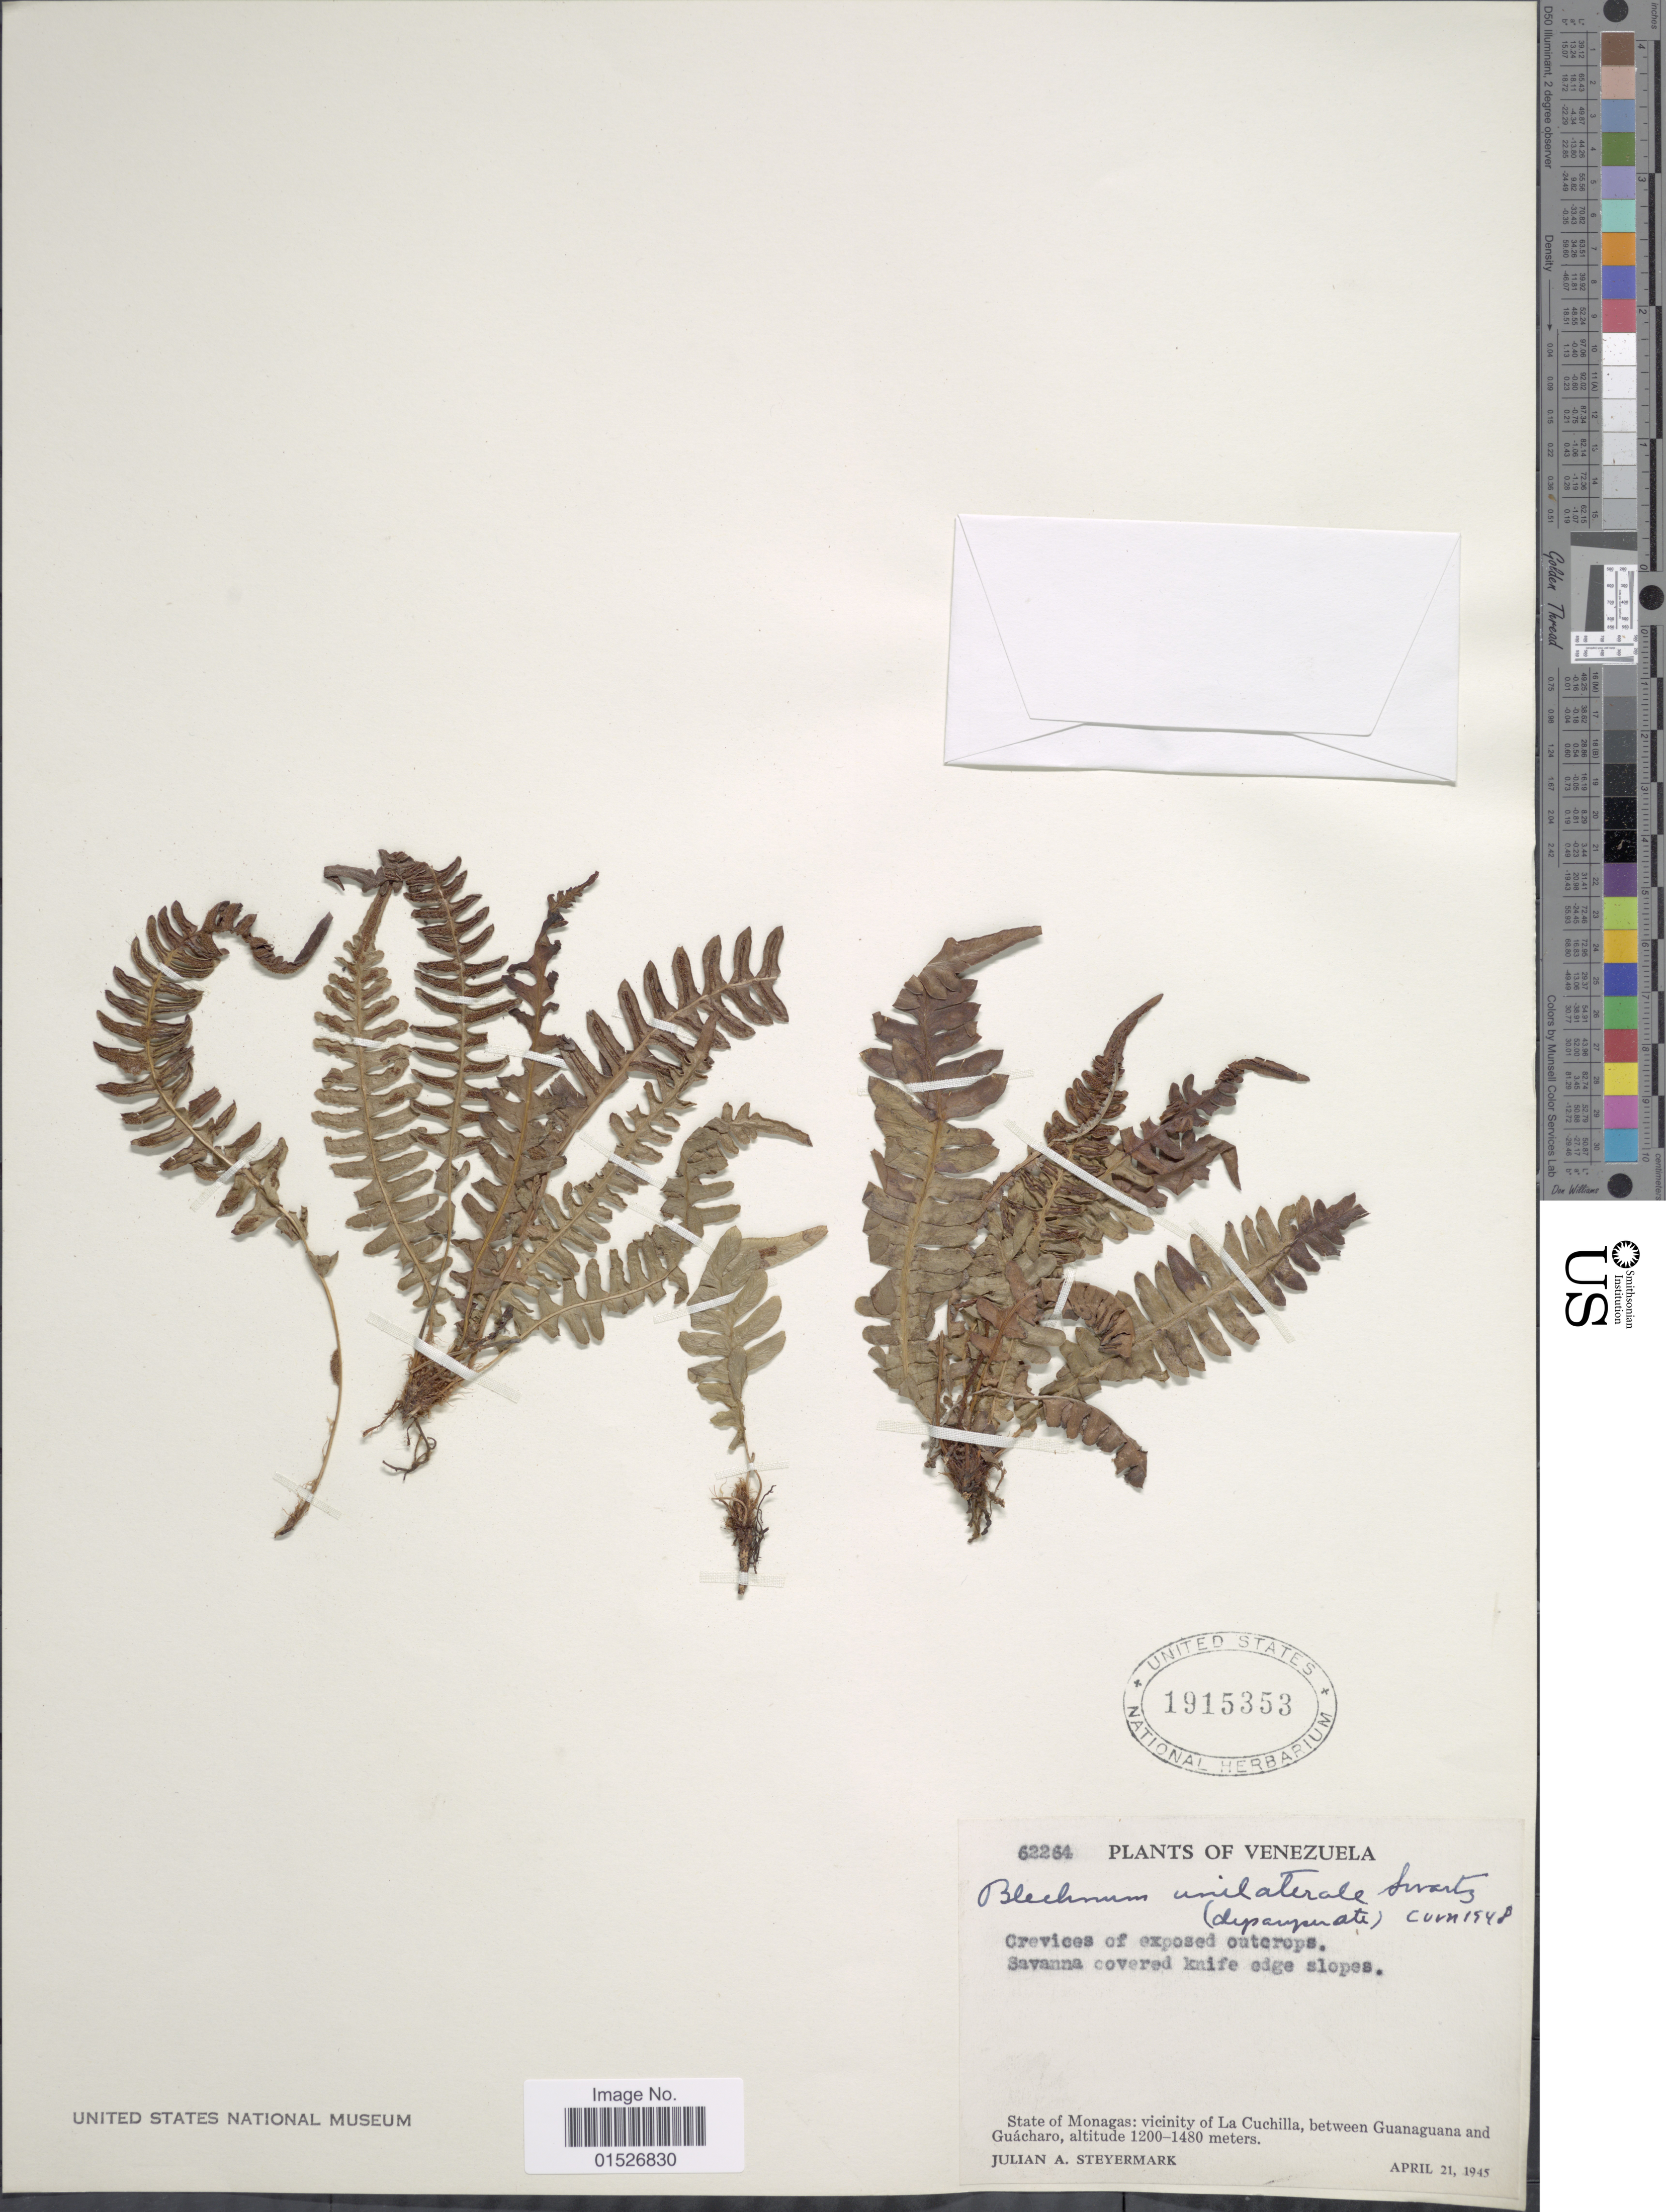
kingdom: Plantae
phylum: Tracheophyta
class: Polypodiopsida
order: Polypodiales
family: Blechnaceae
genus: Blechnum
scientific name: Blechnum polypodioides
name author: Raddi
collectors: J. Steyermark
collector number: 62264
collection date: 1945-04-21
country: Venezuela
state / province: Monagas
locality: State of Monagas: vicinity of la Cuchilla, between Guanaguana and Guacharo.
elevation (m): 1200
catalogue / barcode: US 1915353